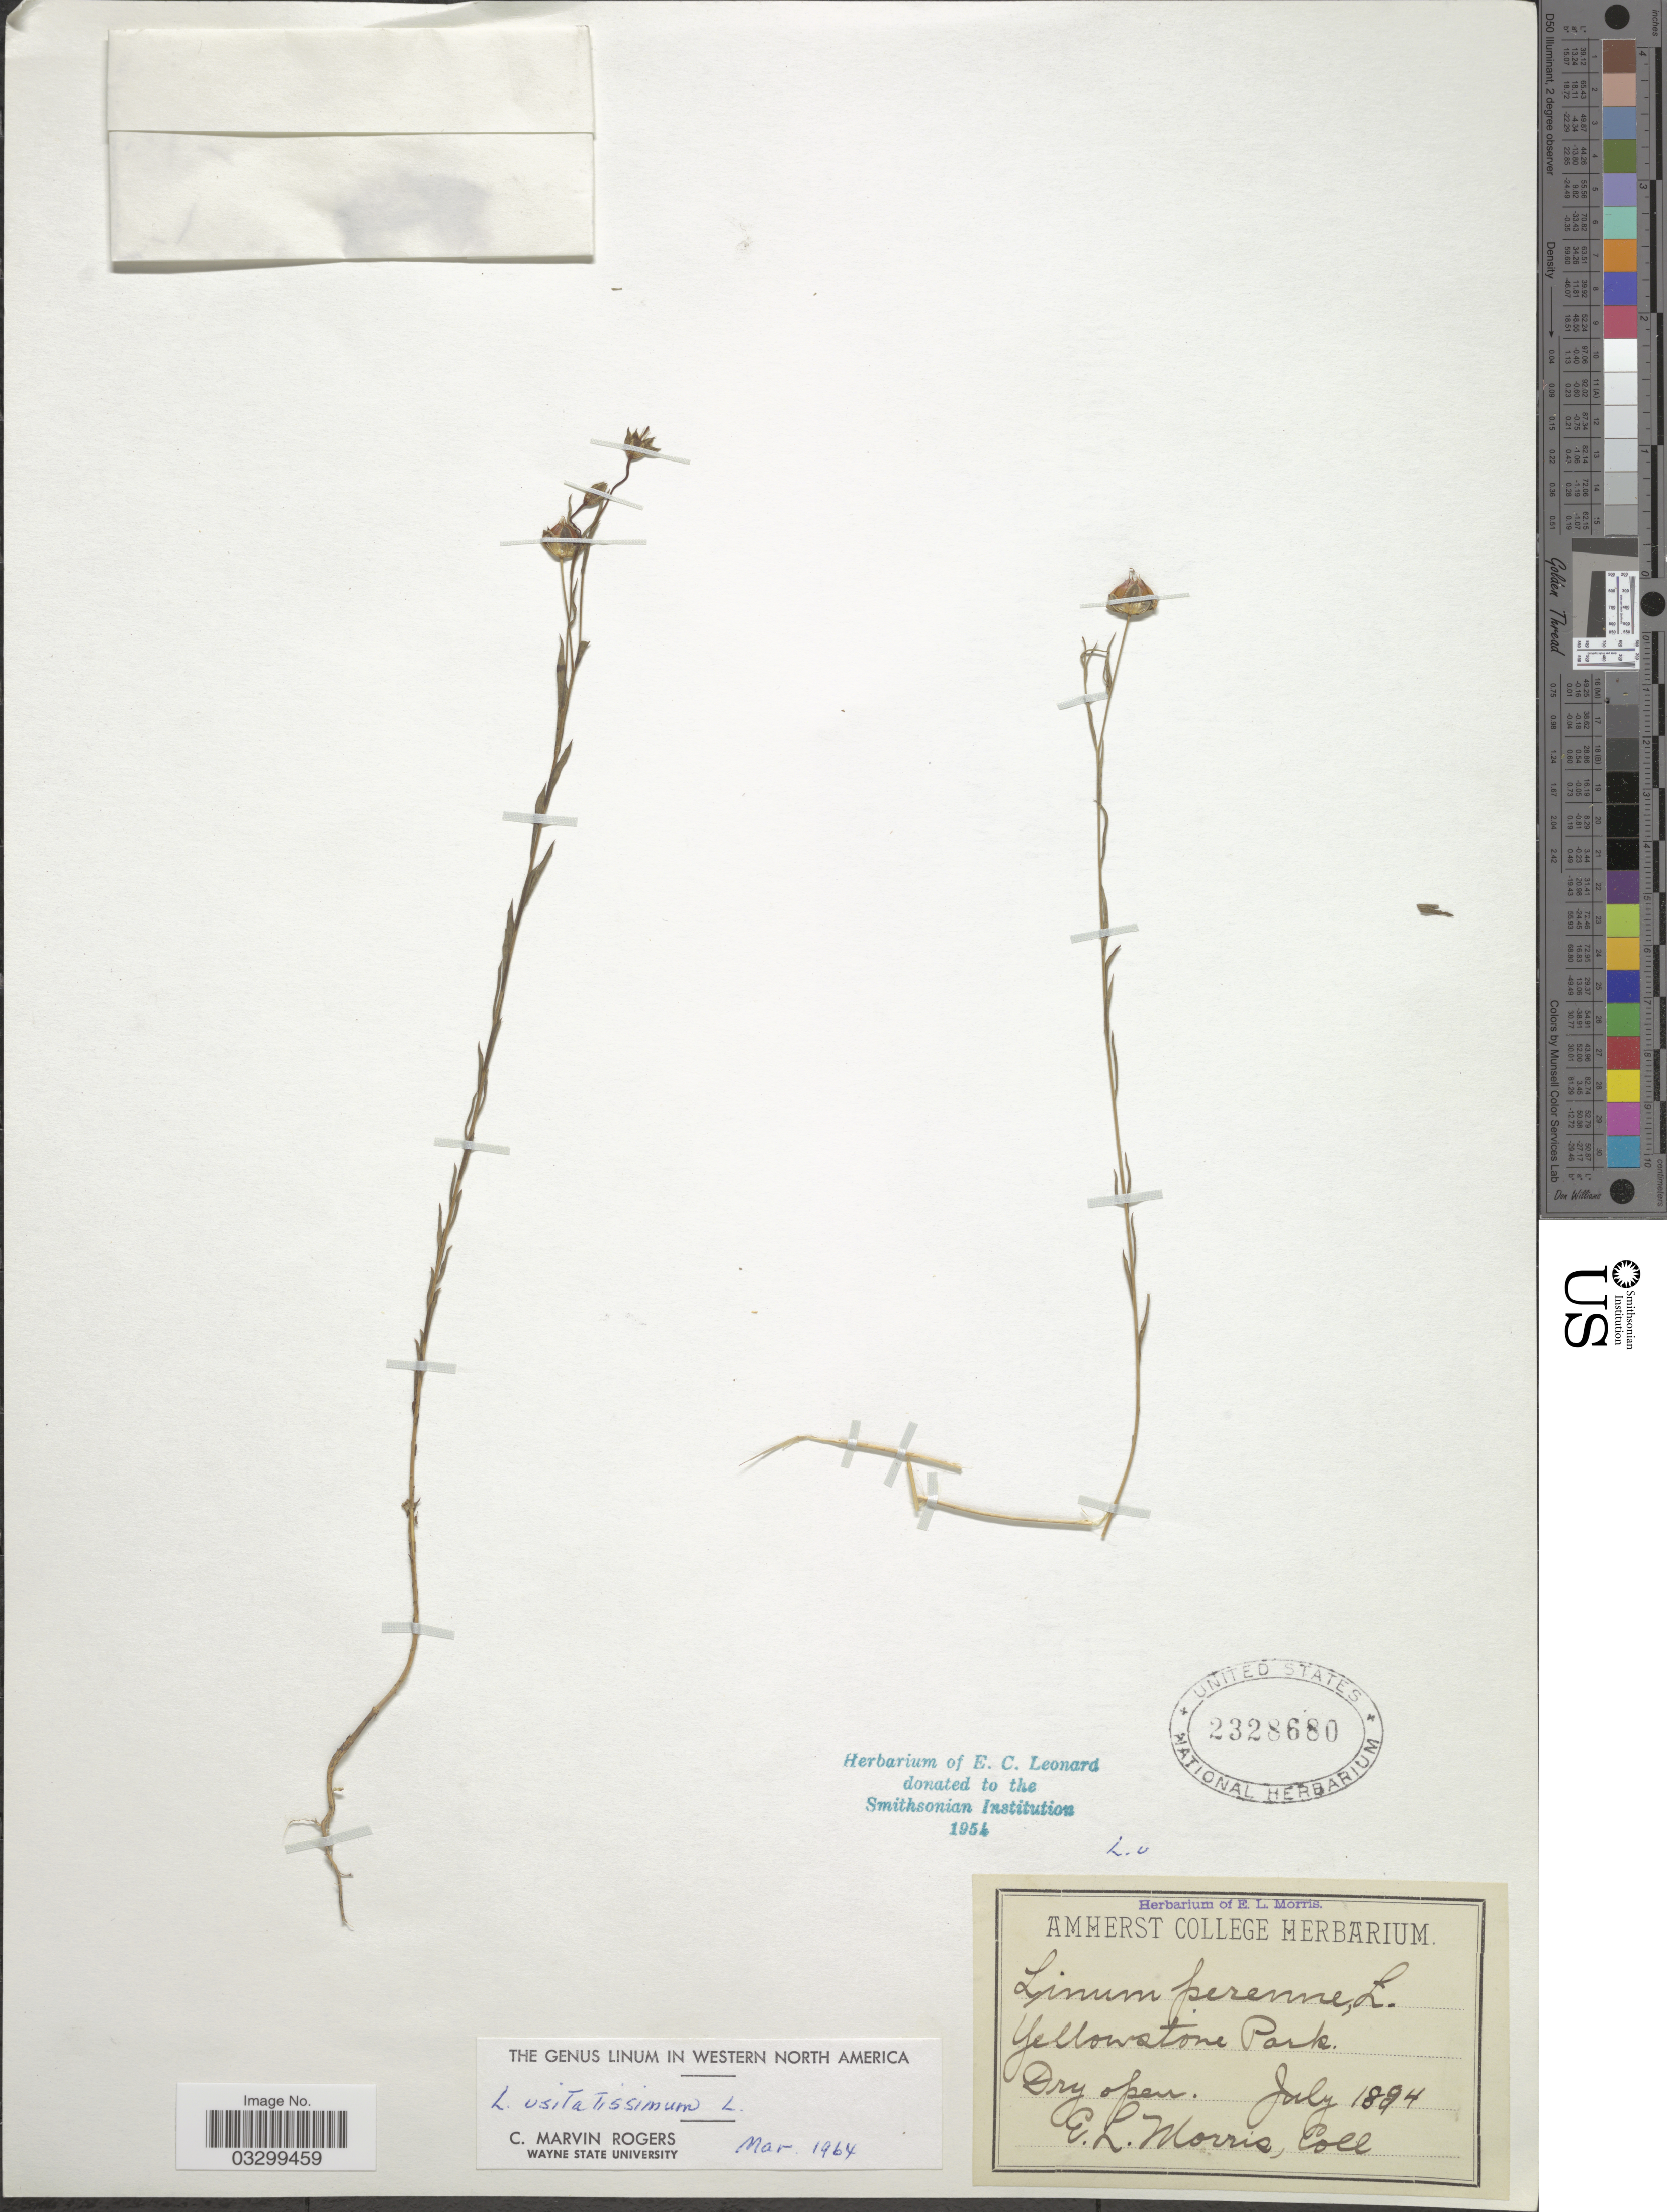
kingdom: Plantae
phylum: Tracheophyta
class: Magnoliopsida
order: Malpighiales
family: Linaceae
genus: Linum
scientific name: Linum usitatissimum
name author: L.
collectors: E. Morris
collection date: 1894-07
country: United States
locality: Yellowstone Park.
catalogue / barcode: US 2328680